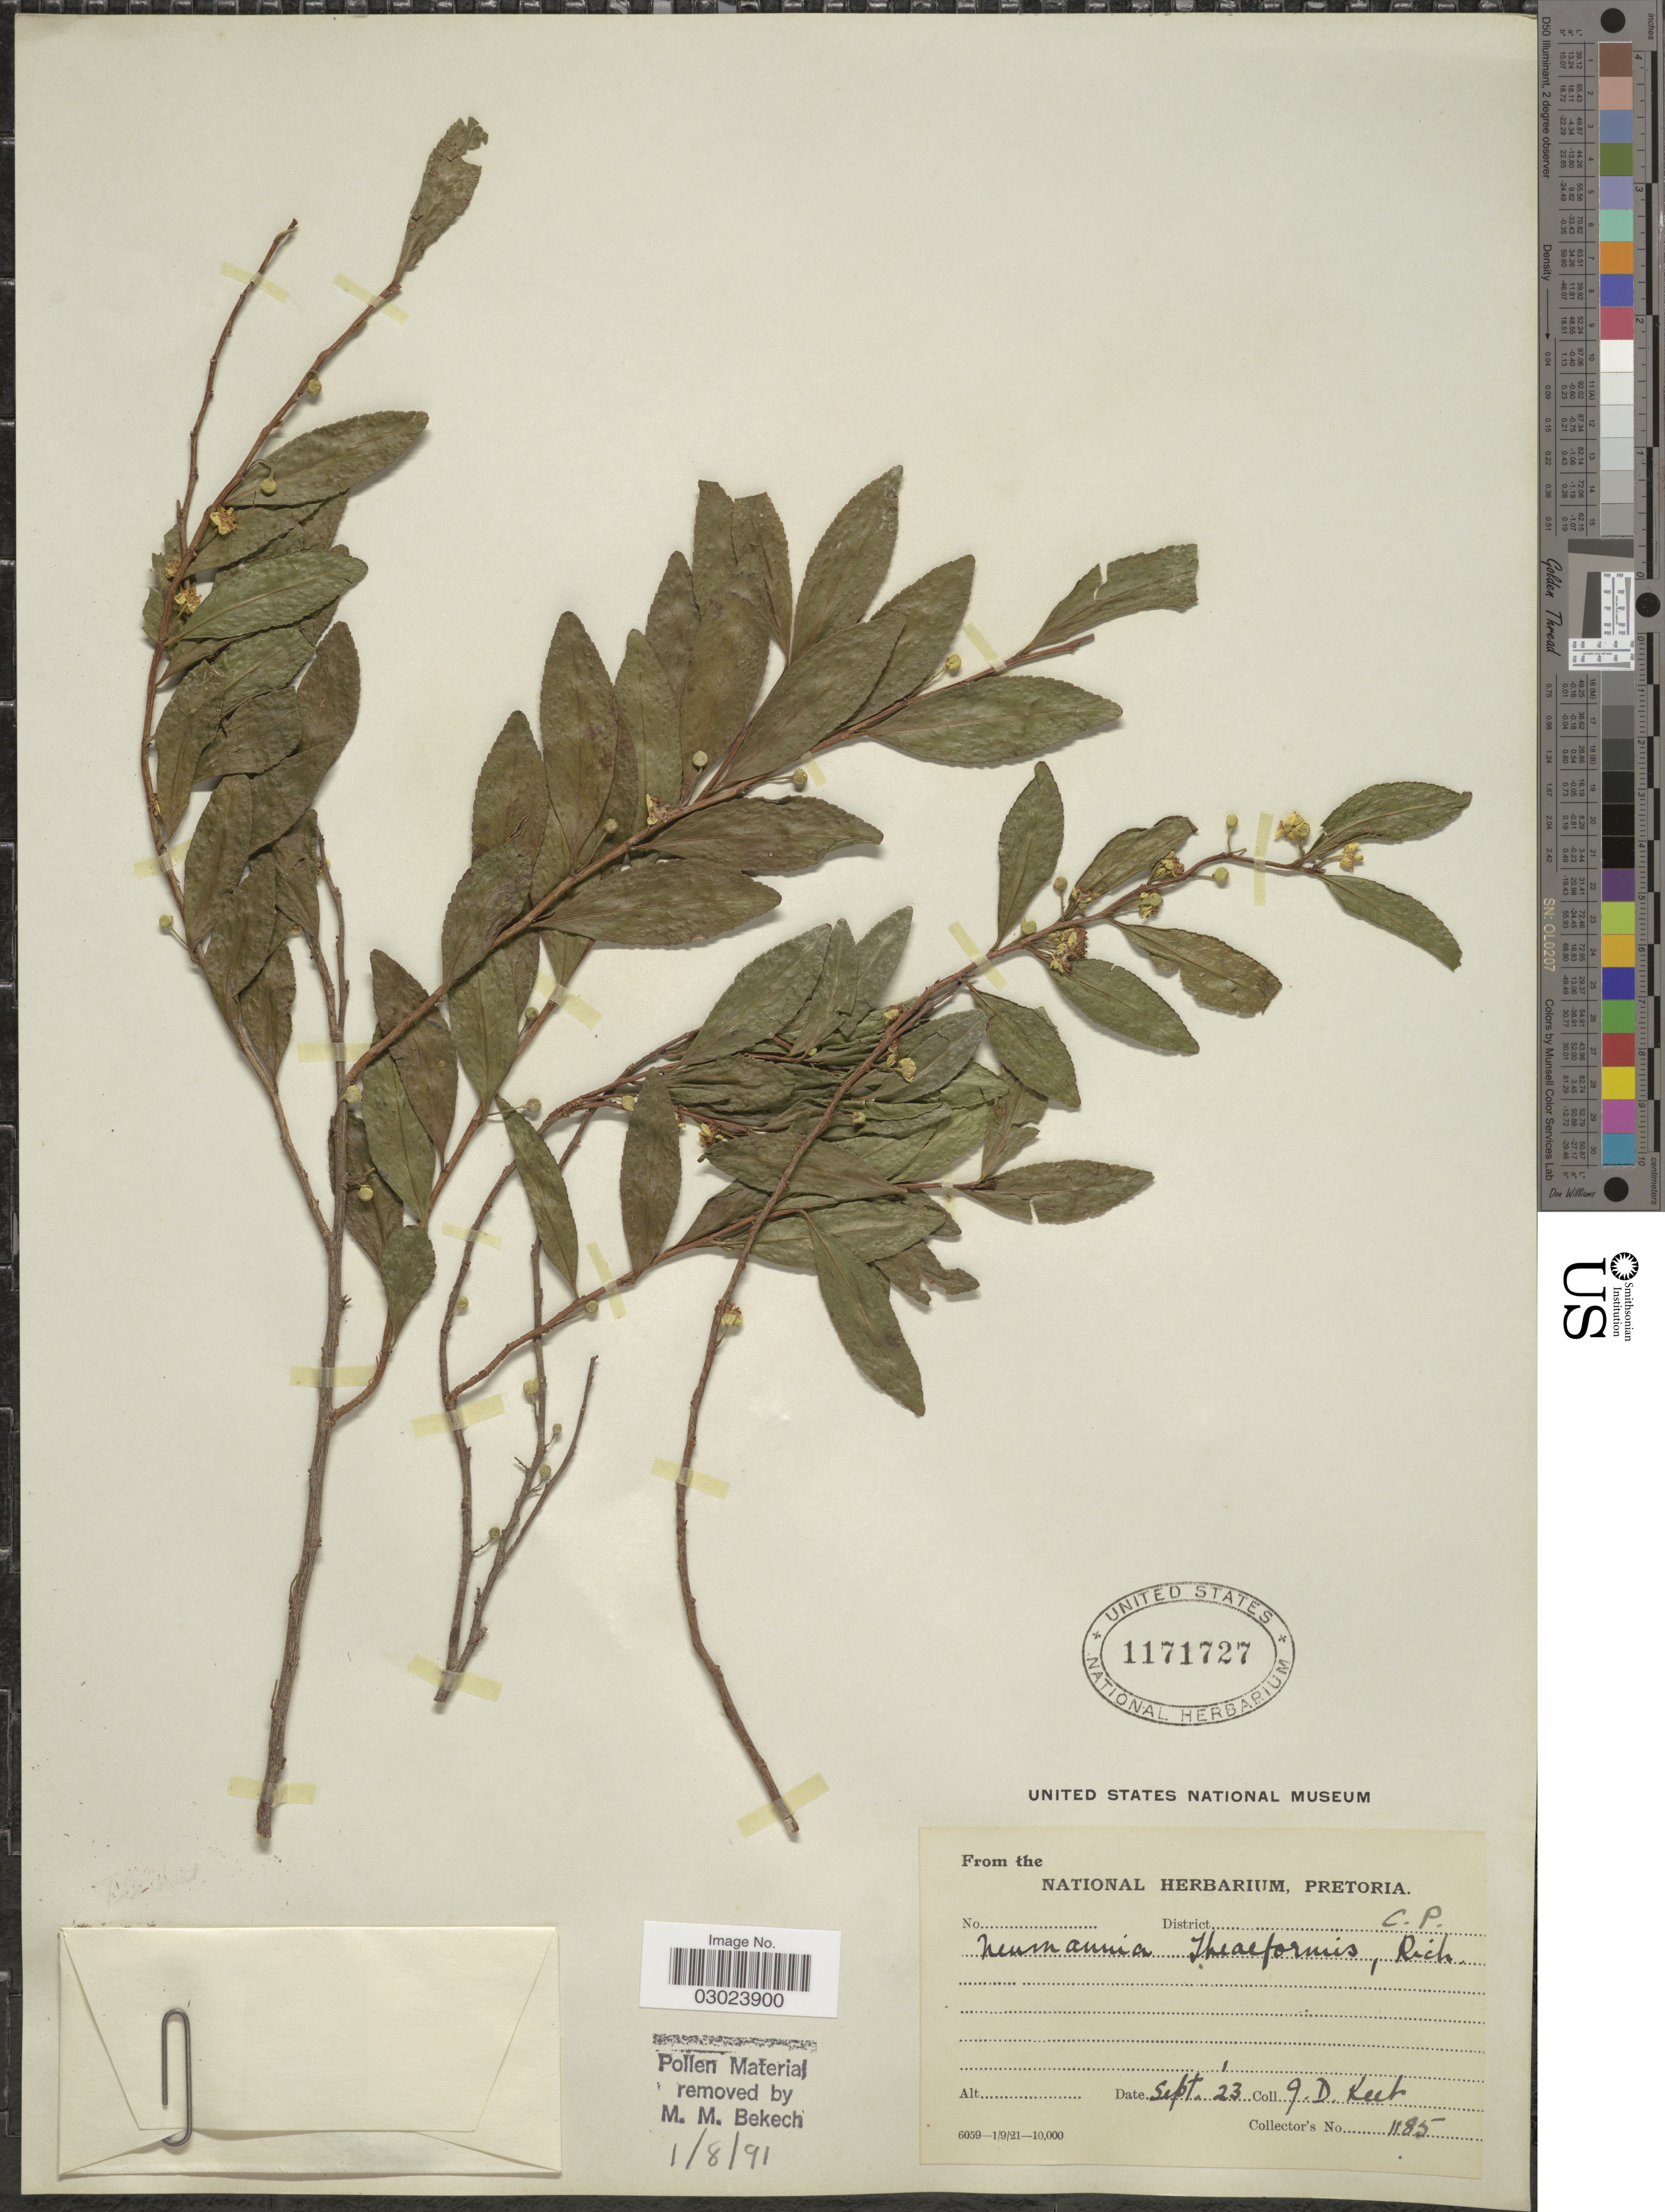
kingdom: Plantae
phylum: Tracheophyta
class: Magnoliopsida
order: Crossosomatales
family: Aphloiaceae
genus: Aphloia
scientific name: Aphloia theiformis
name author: (Vahl) Benn.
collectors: J. Keet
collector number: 1185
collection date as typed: Transcribed d/m/y: /9/23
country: South Africa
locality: District. C. P.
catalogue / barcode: US 1171727